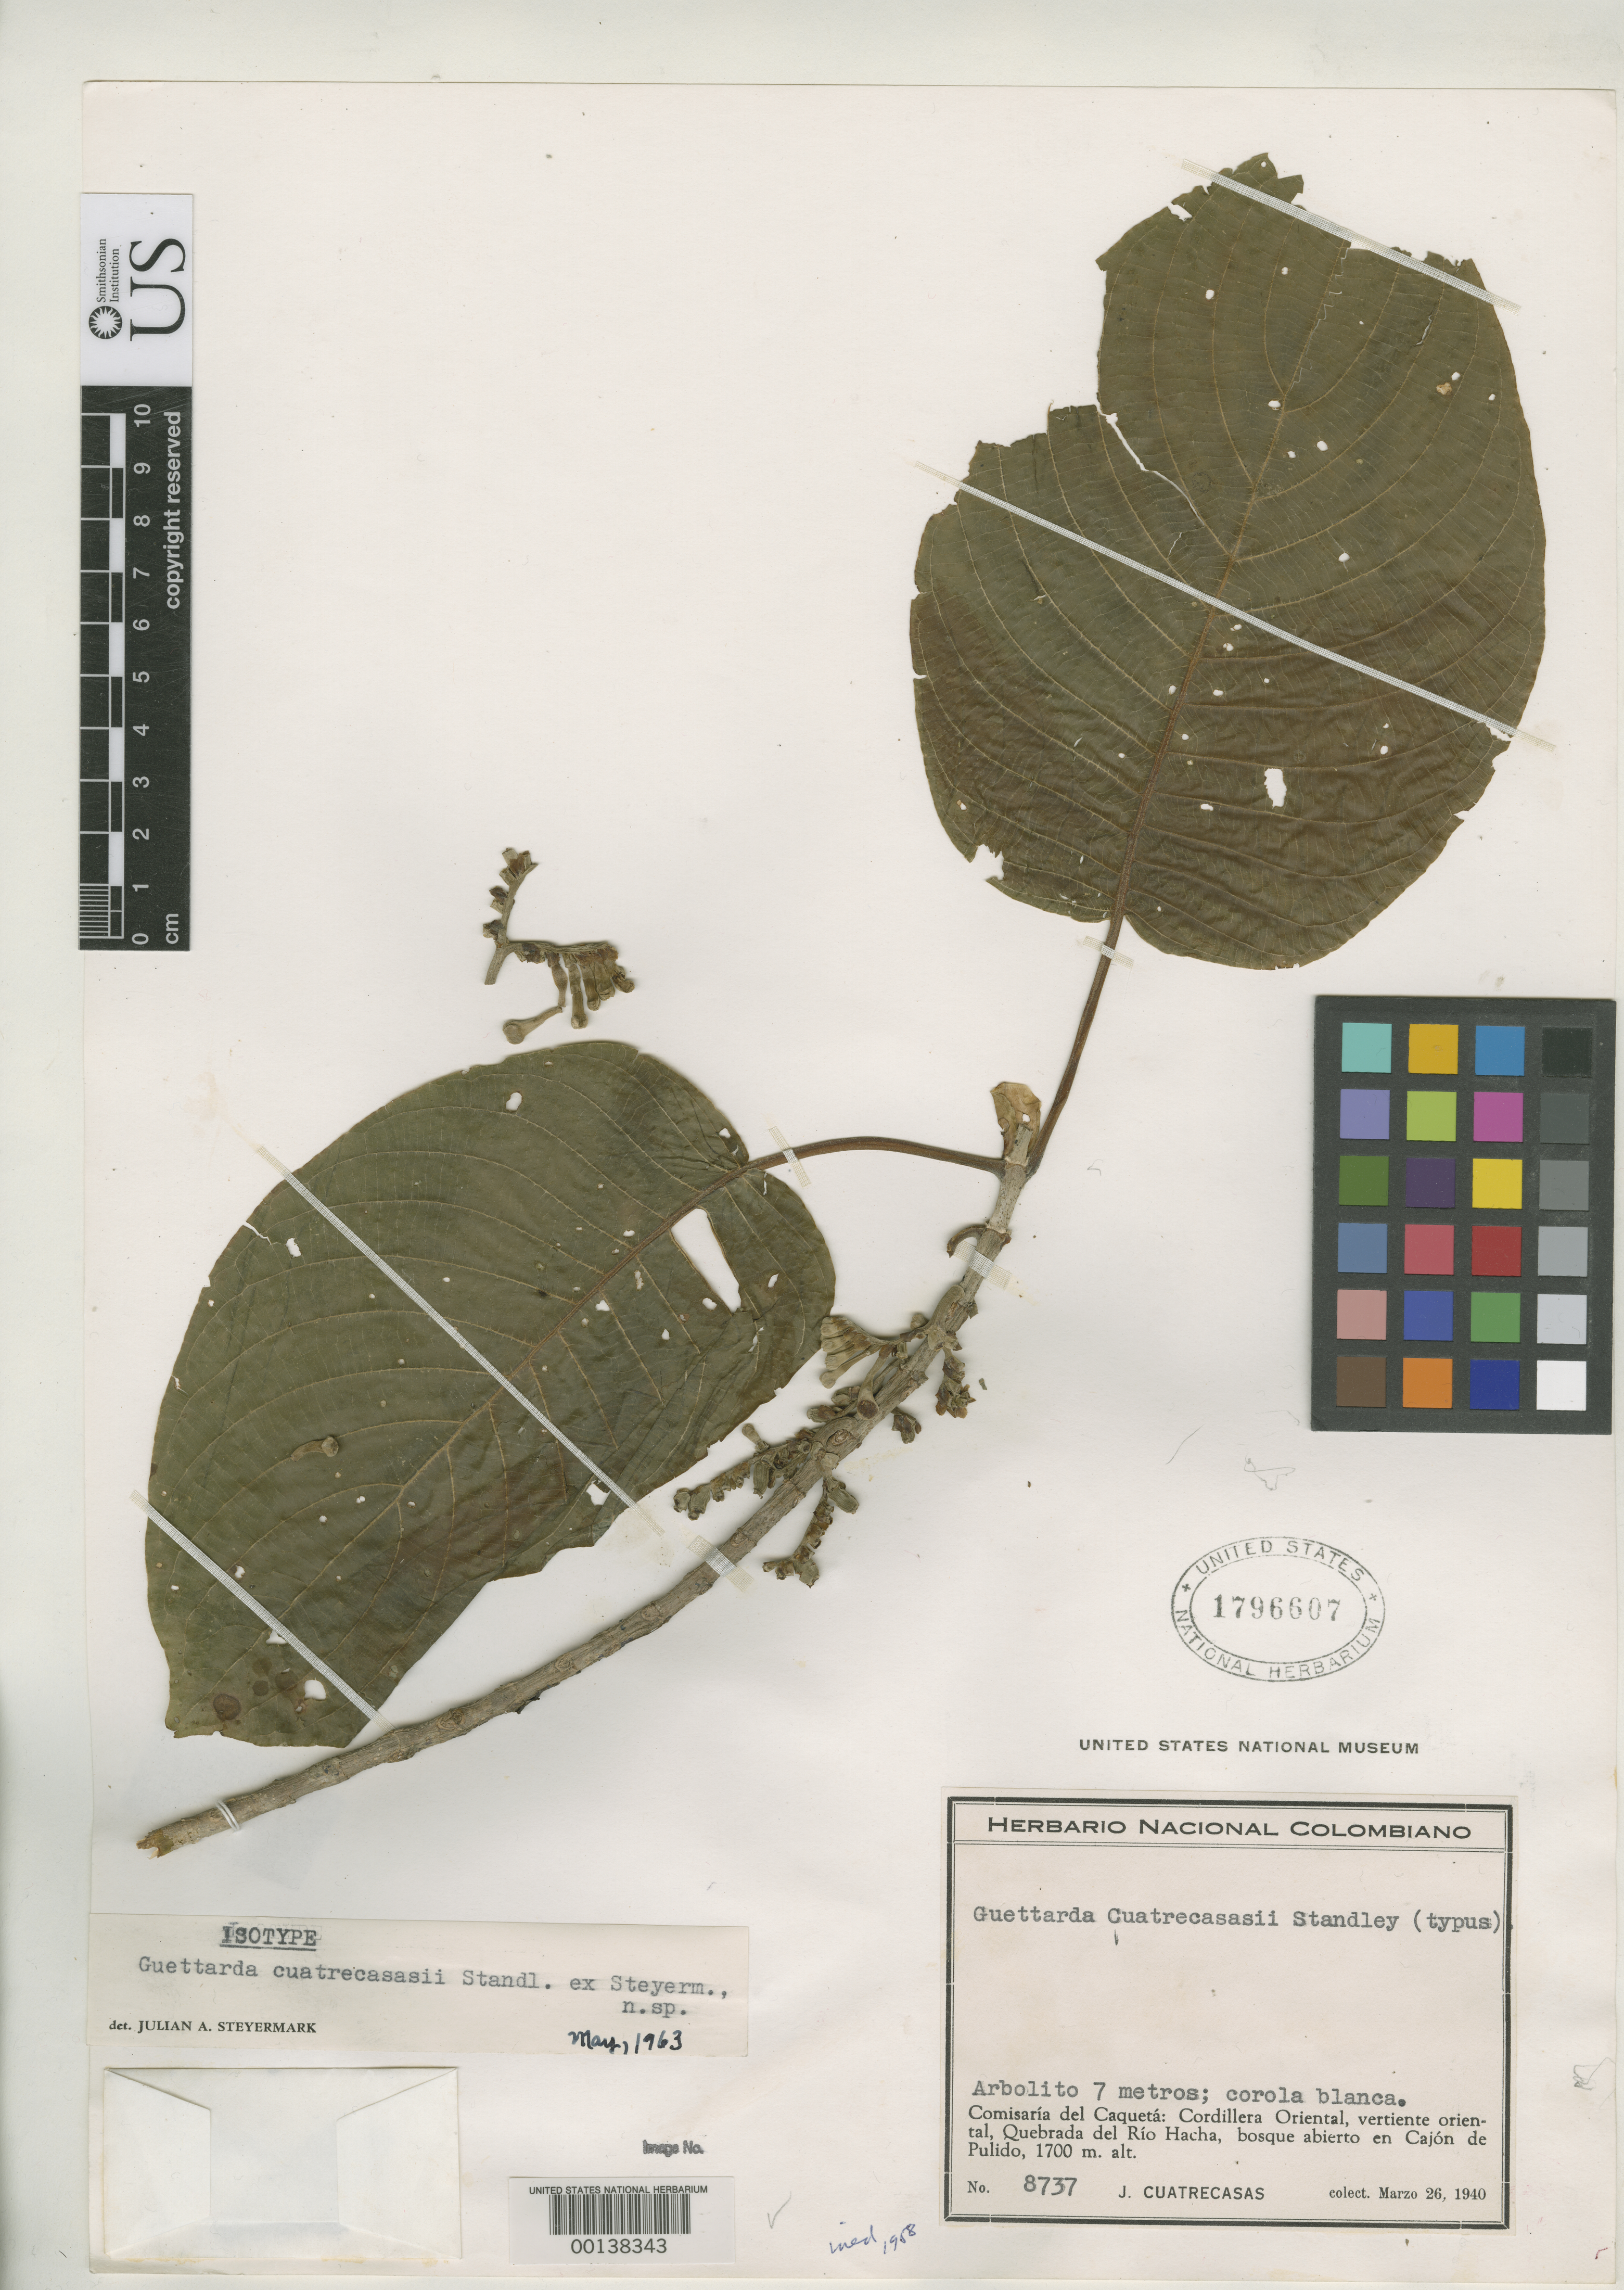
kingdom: Plantae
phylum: Tracheophyta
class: Magnoliopsida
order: Gentianales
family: Rubiaceae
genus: Guettarda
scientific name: Guettarda cuatrecasasii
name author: Standl. ex Steyerm.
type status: Isotype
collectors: J. Cuatrecasas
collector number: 8737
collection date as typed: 26 Mar 1940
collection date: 1940-03-26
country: Colombia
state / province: Caquetá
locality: Comisaria del Caqueta; Cordillera Oriental, vertiente oriental, Quebrada del Rio Hacha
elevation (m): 1700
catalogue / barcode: US 1796607